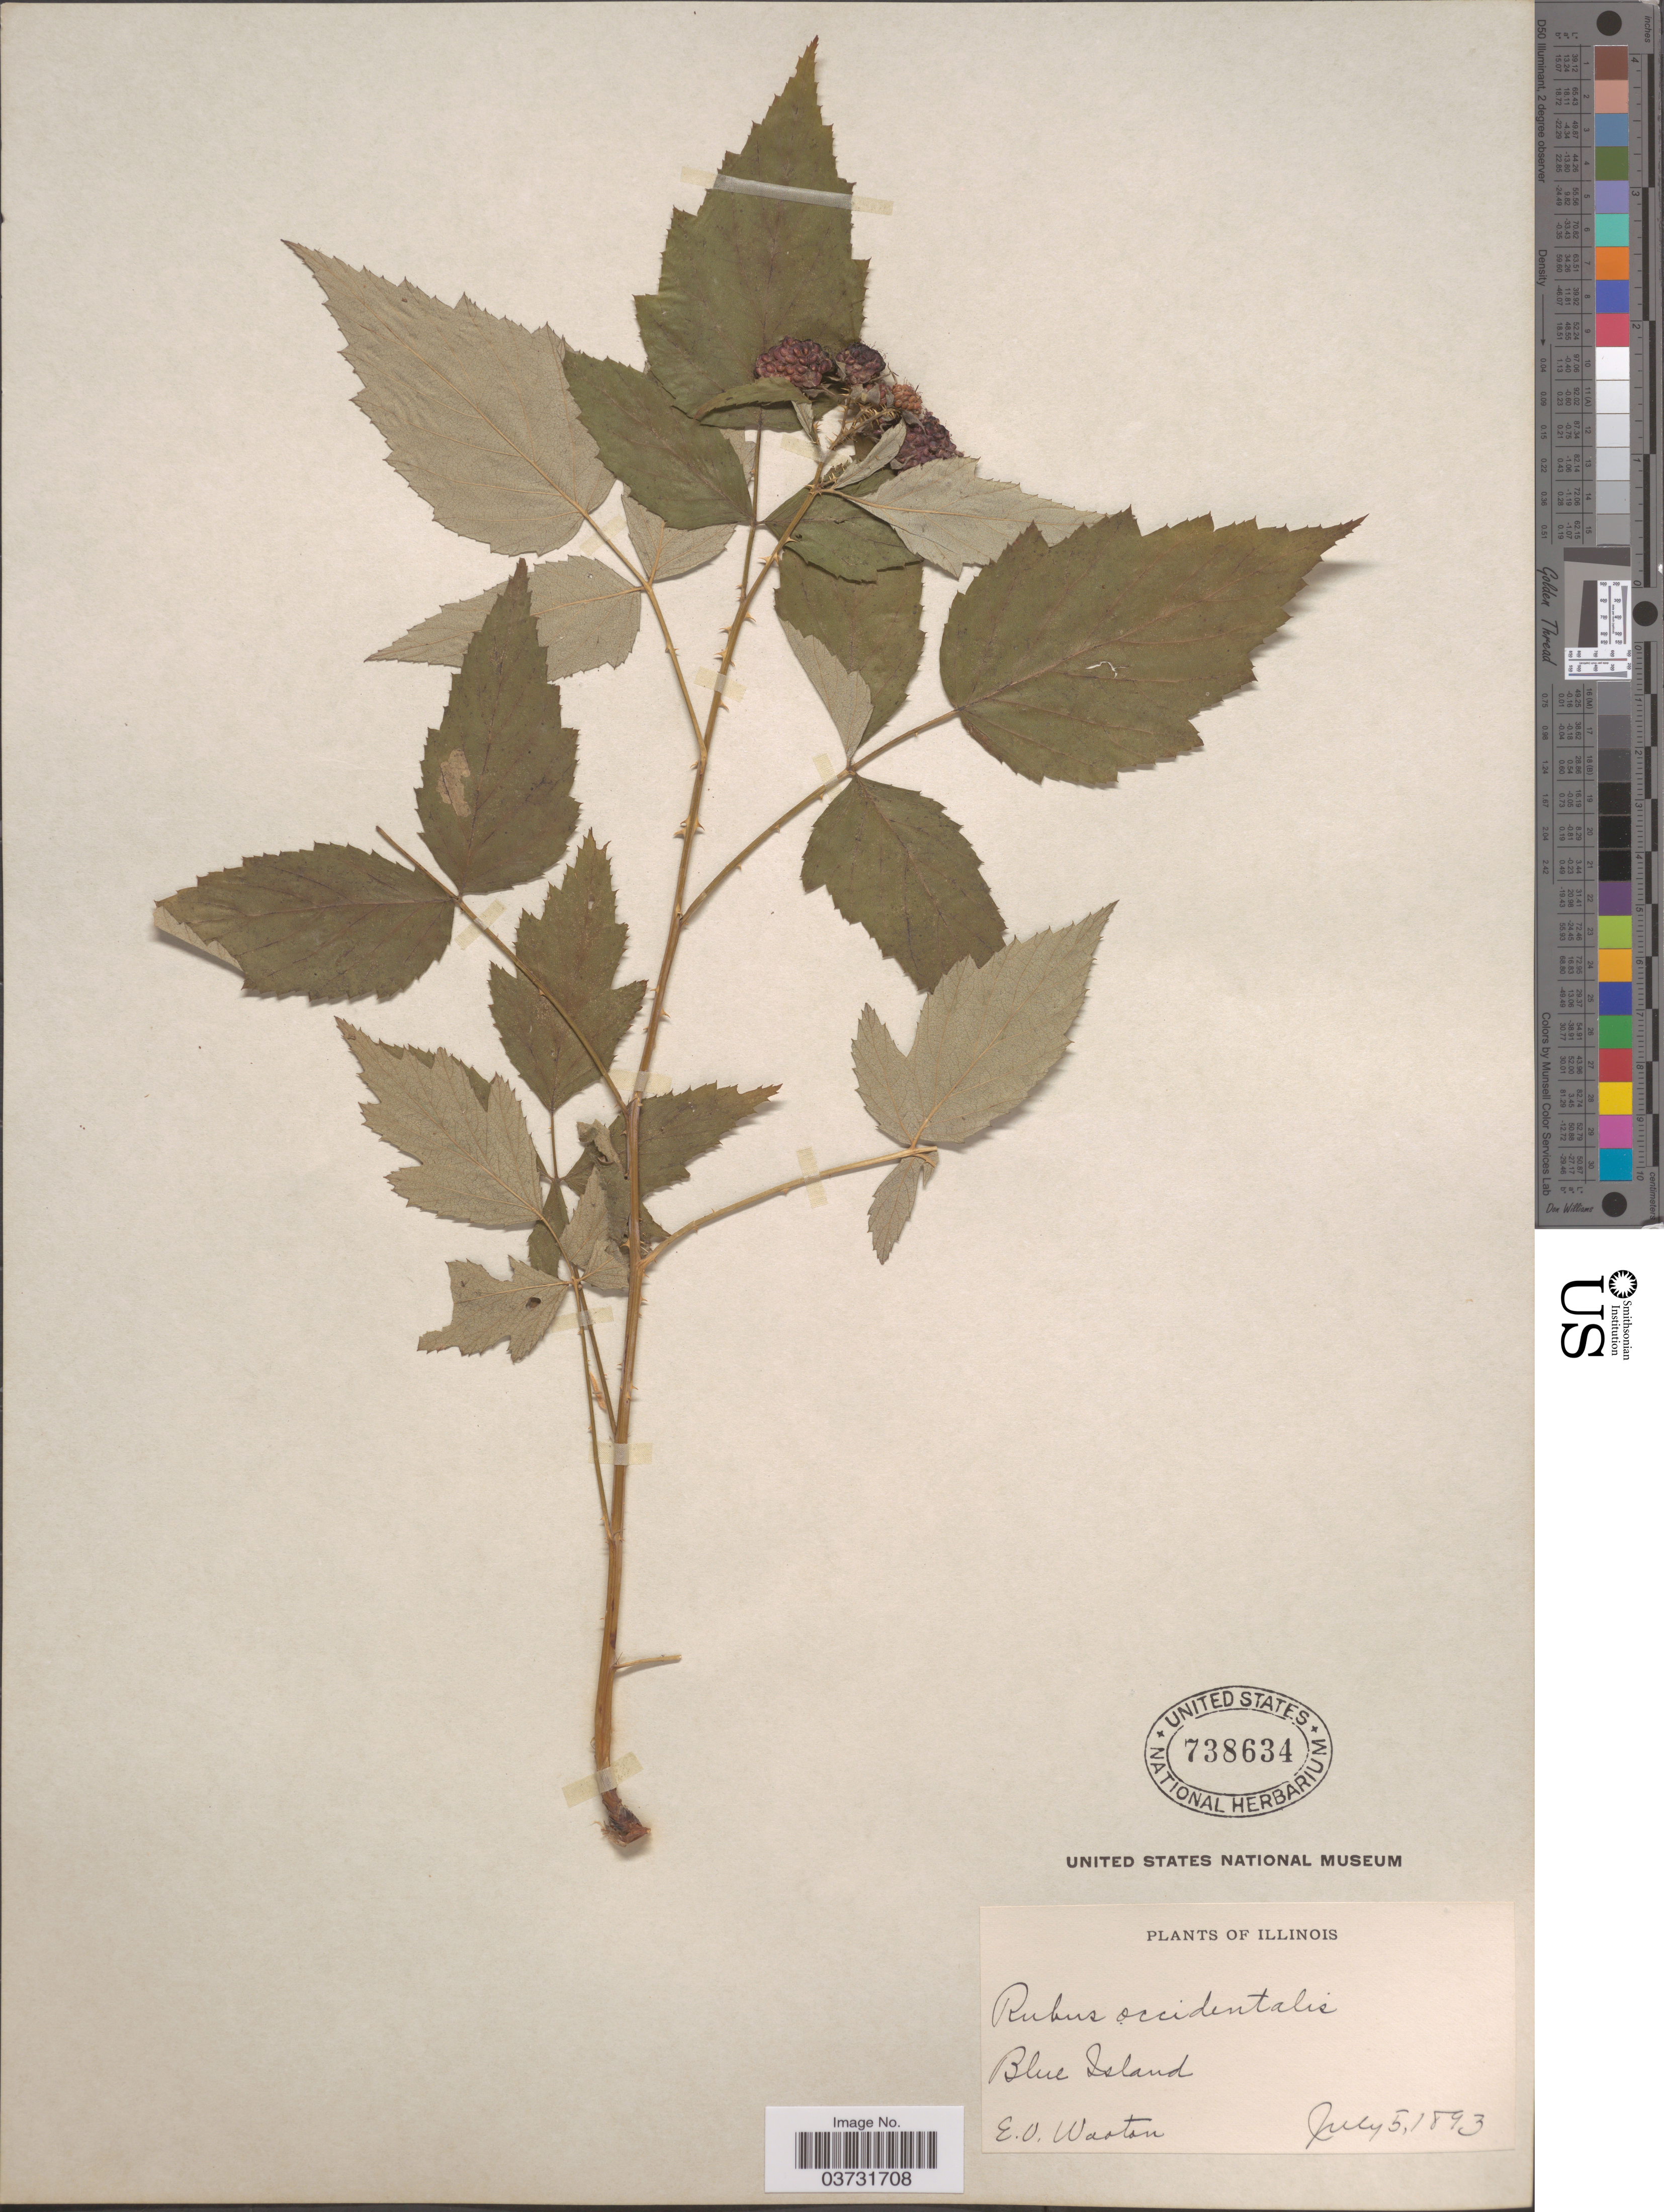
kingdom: Plantae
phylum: Tracheophyta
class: Magnoliopsida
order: Rosales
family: Rosaceae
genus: Rubus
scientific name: Rubus occidentalis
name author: L.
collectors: E. O. Wooton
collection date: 1893-07-05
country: United States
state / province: Illinois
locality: Blue Island.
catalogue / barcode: US 738634